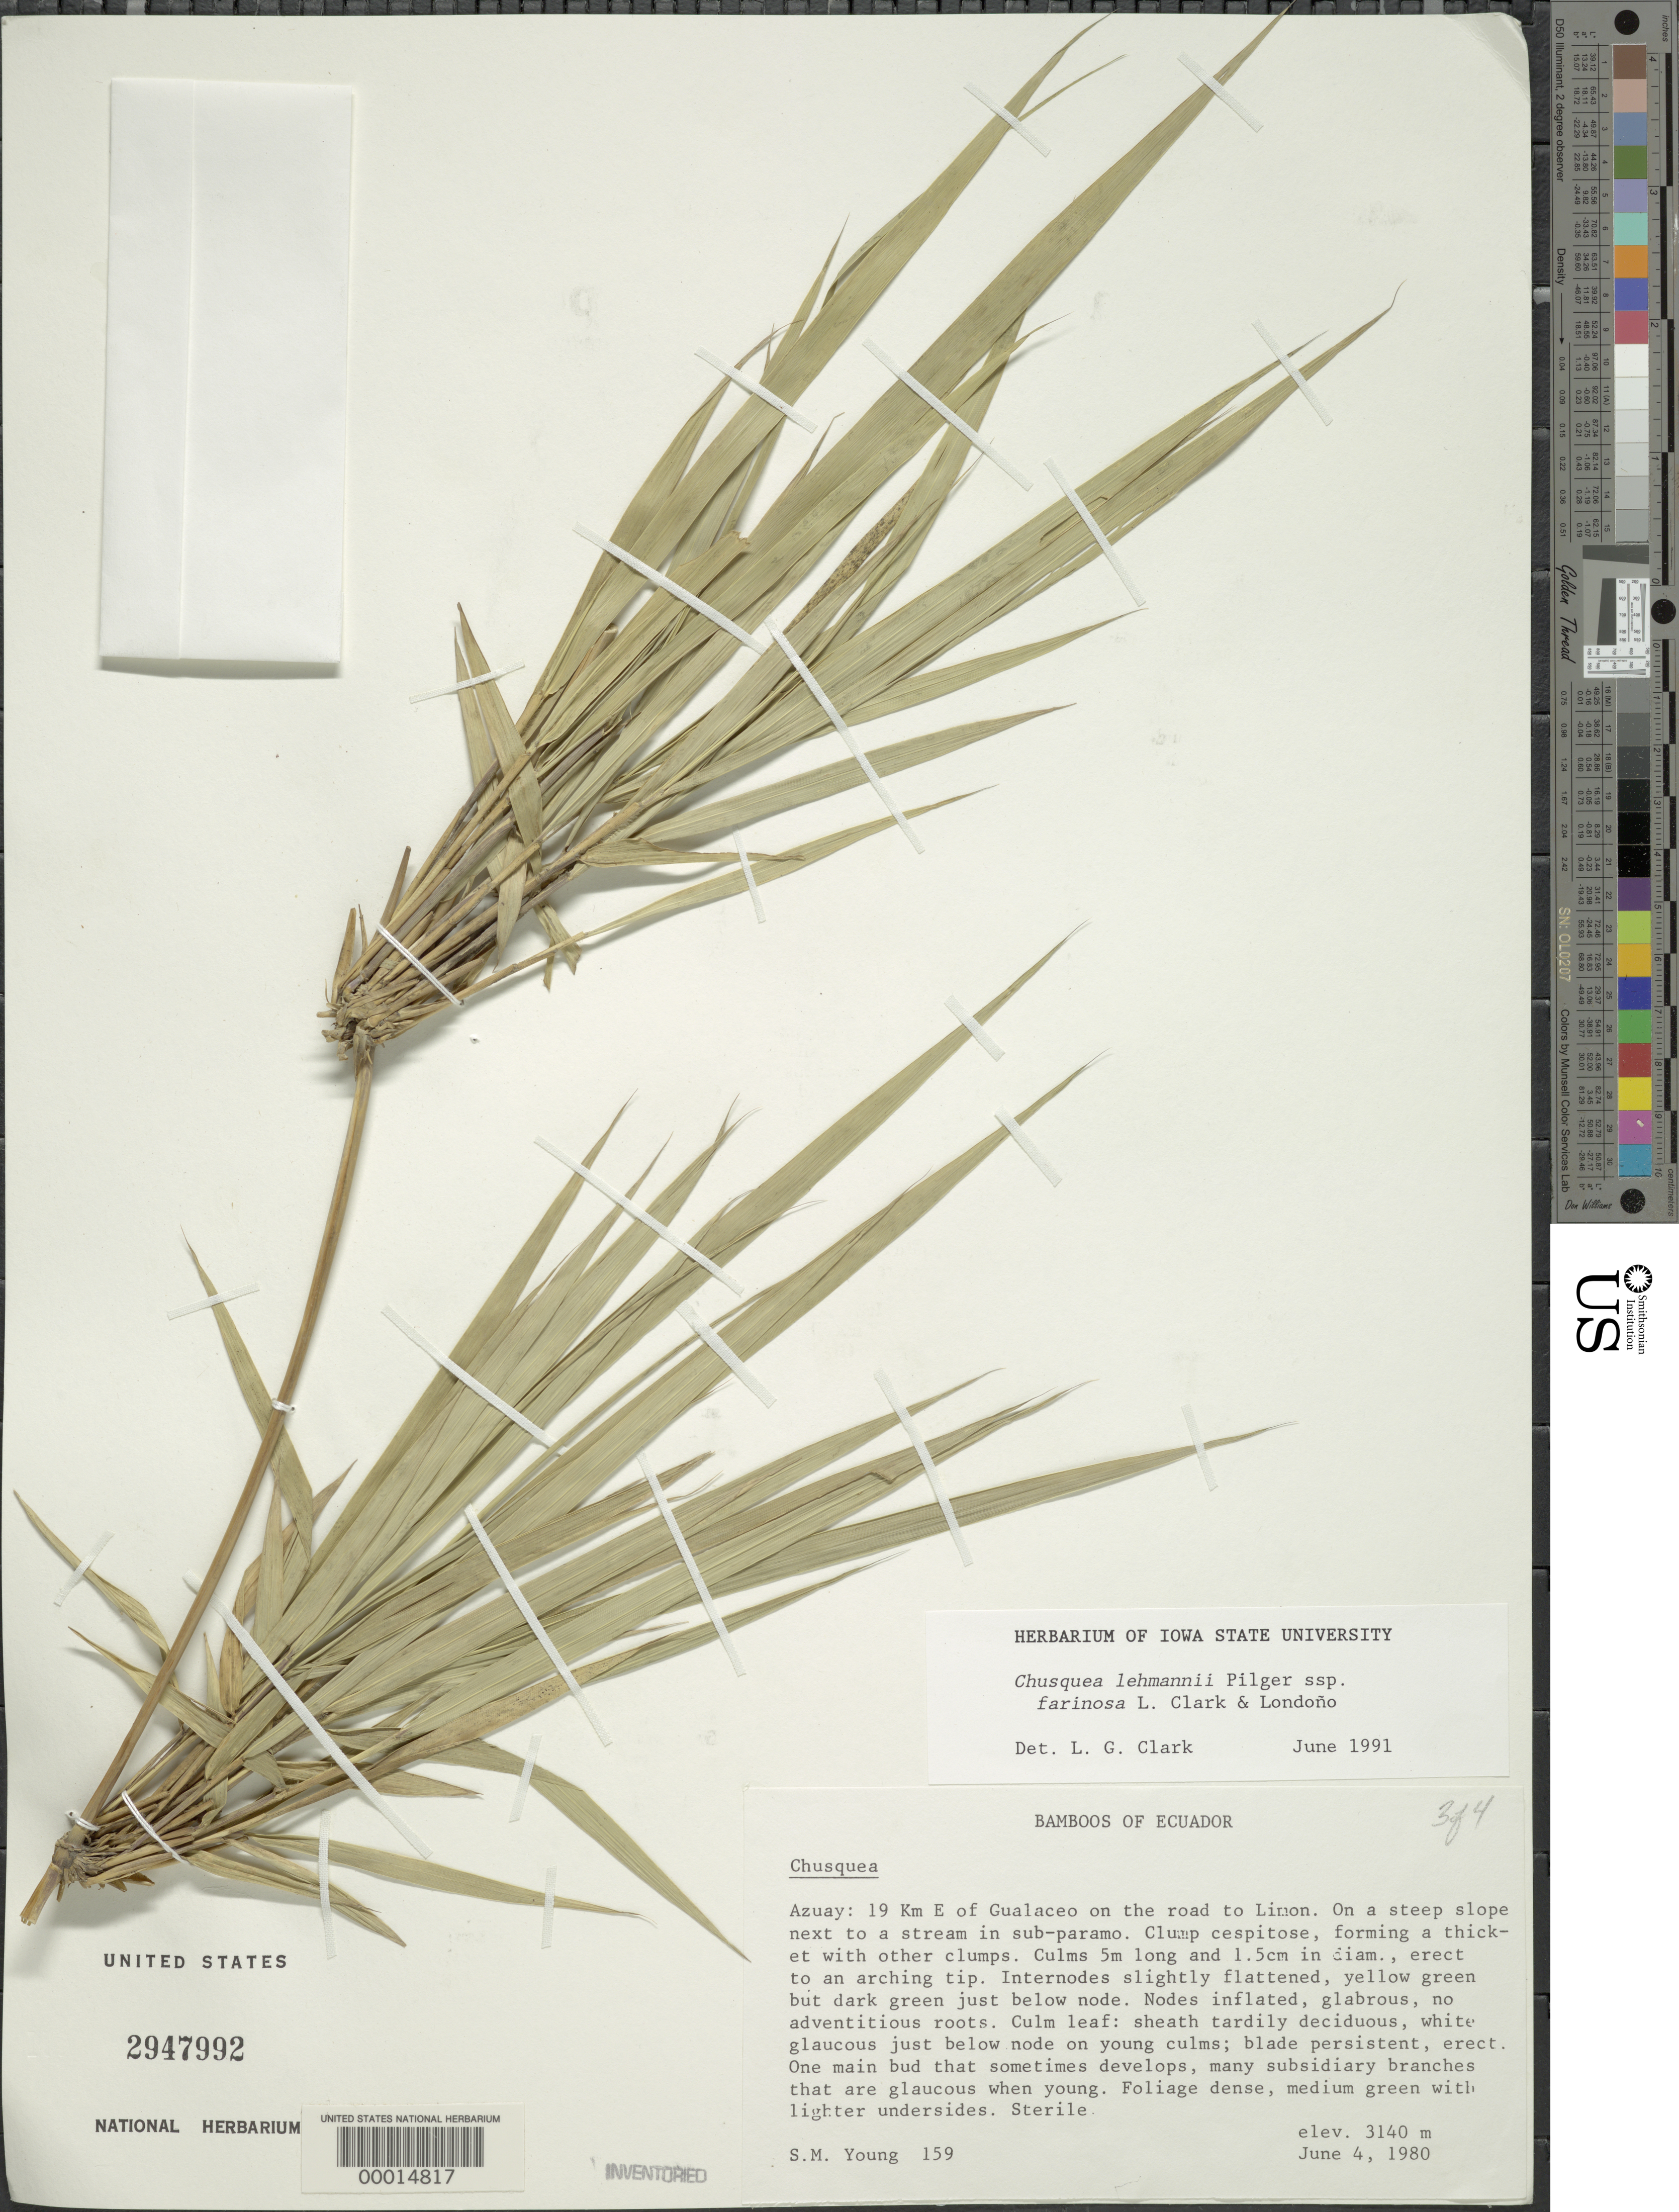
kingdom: Plantae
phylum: Tracheophyta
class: Liliopsida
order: Poales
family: Poaceae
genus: Chusquea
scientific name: Chusquea lehmannii subsp. farinosa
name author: L.G. Clark & Londoño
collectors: S. Young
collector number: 159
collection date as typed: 04 Jun 1980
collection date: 1980-06-04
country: Ecuador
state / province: Azuay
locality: Gualaceo/Limon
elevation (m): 3140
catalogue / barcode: US 2947992